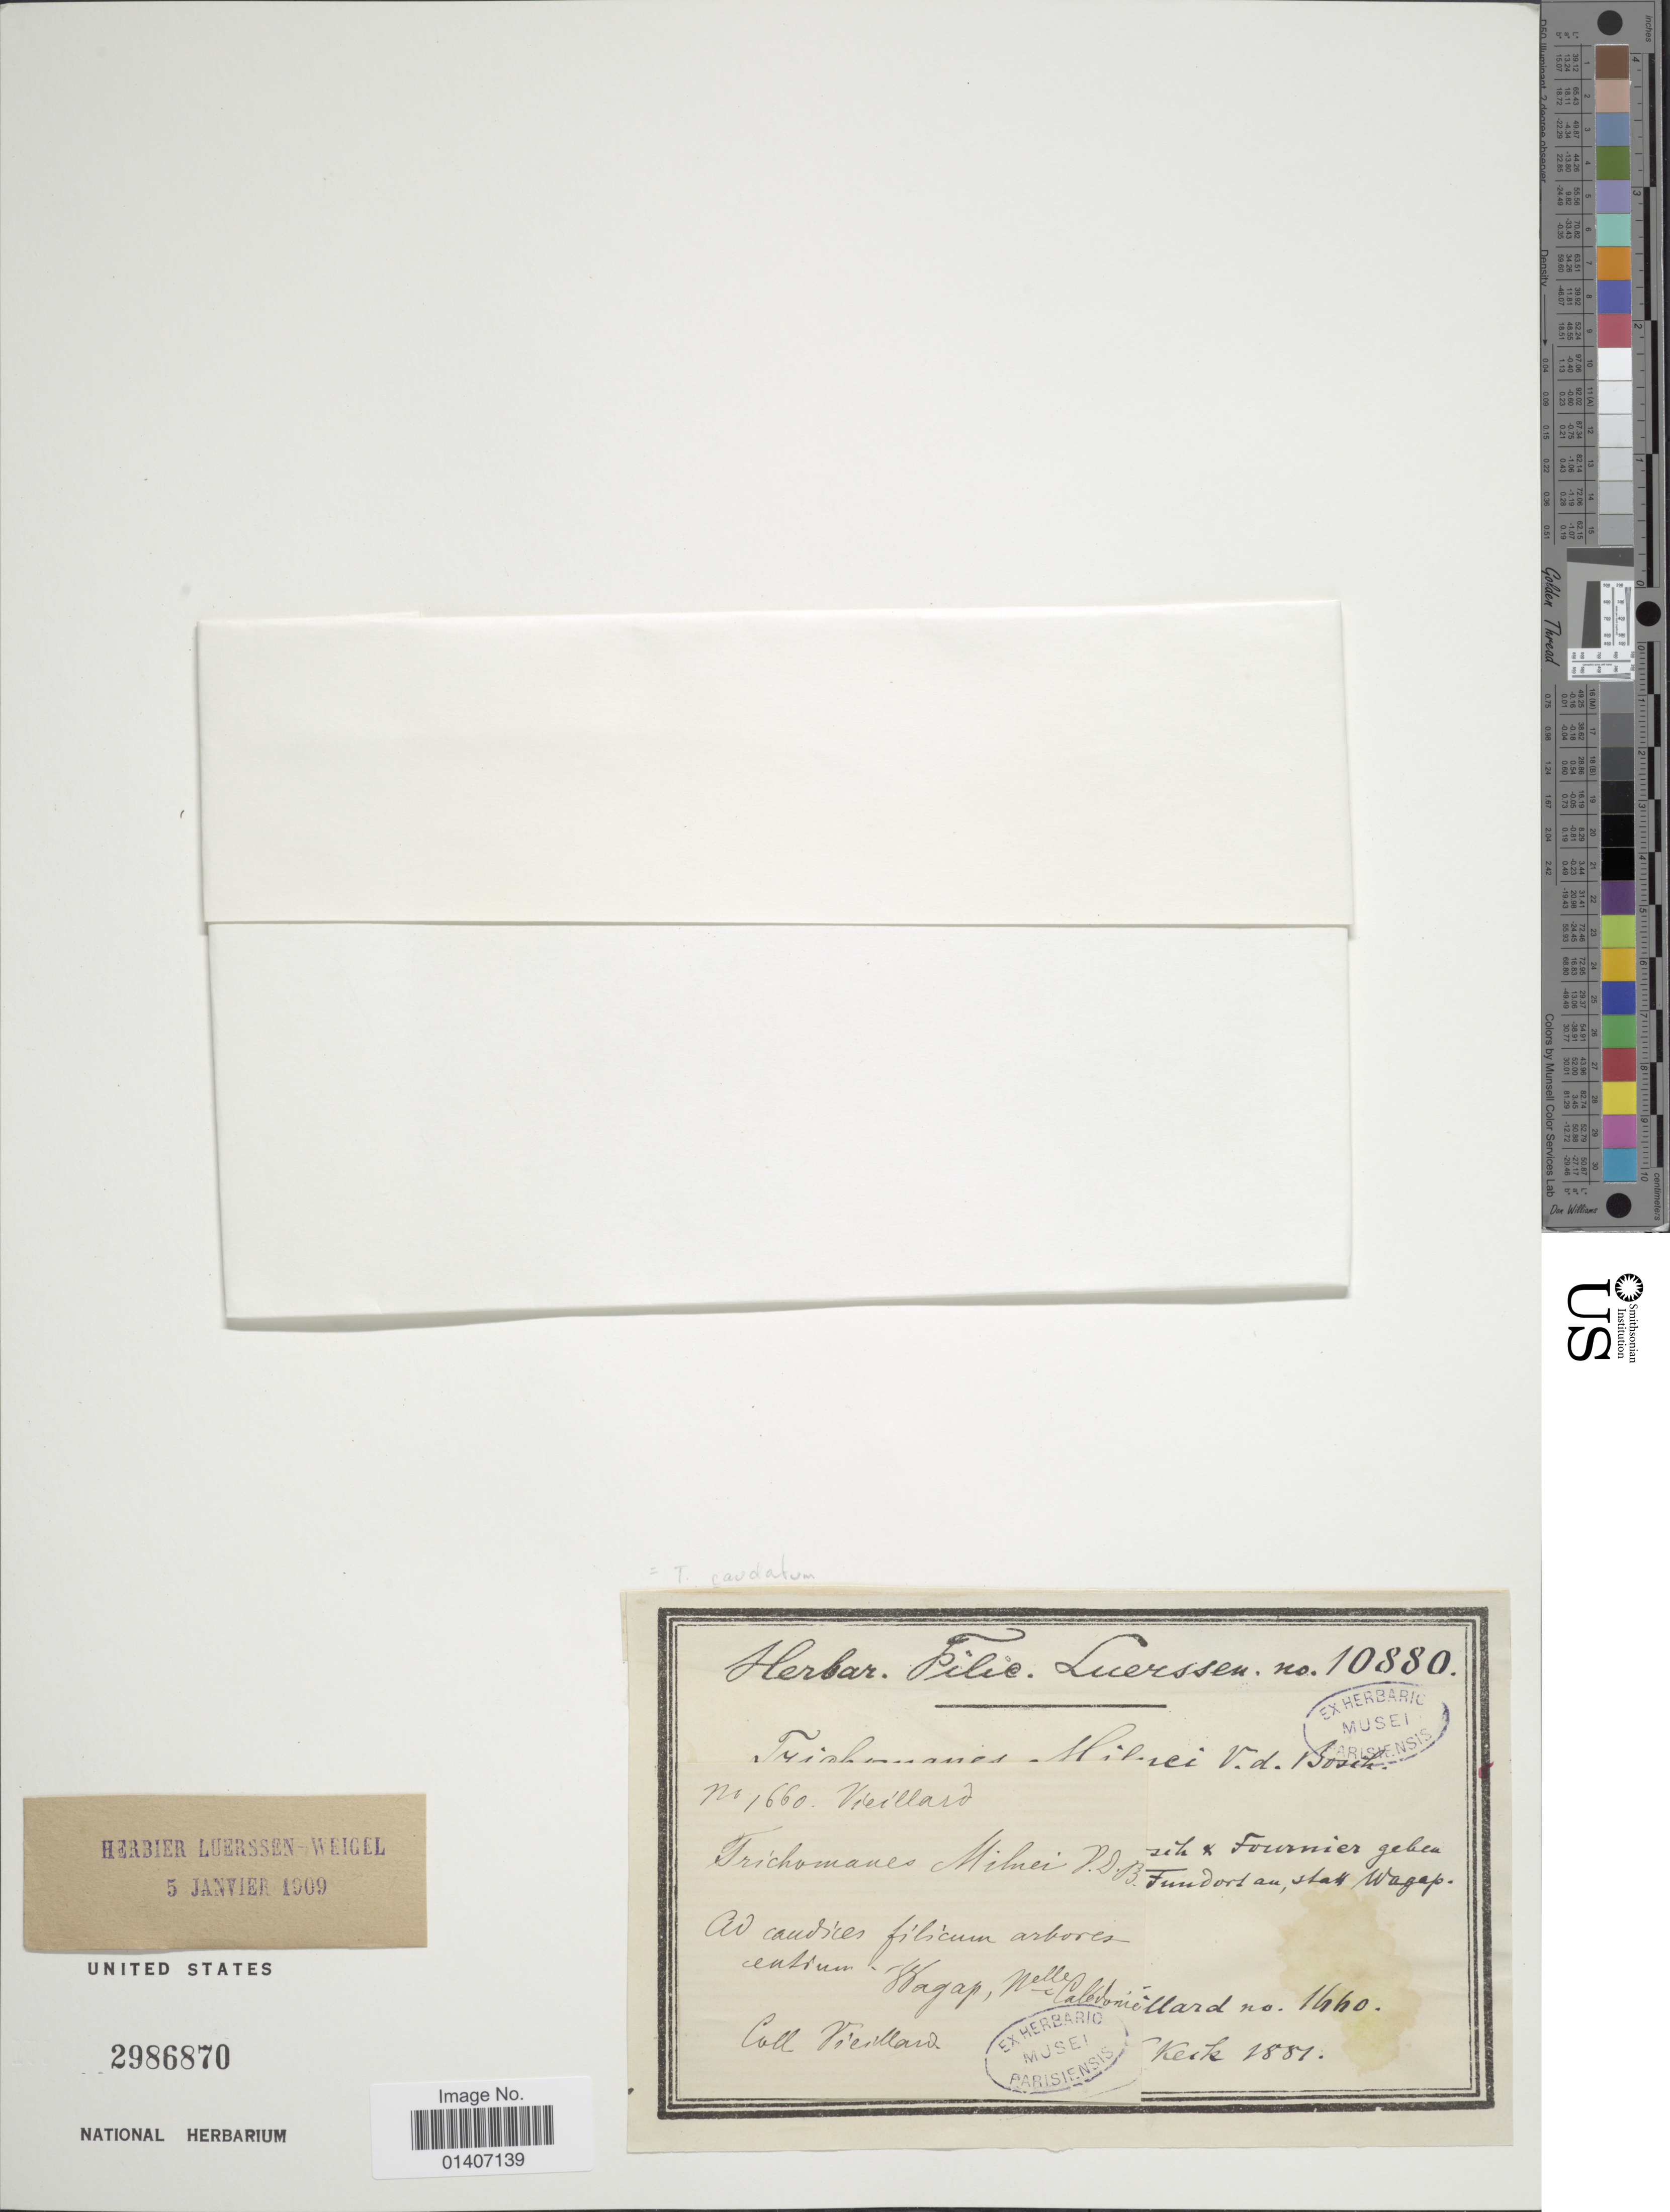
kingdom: Plantae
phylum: Tracheophyta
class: Polypodiopsida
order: Hymenophyllales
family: Hymenophyllaceae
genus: Abrodictyum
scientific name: Abrodictyum caudatum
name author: (Brack.) Ebihara & K. Iwats.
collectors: Vieillard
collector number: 1660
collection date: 1851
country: New Caledonia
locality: Wagap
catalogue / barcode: US 2986870